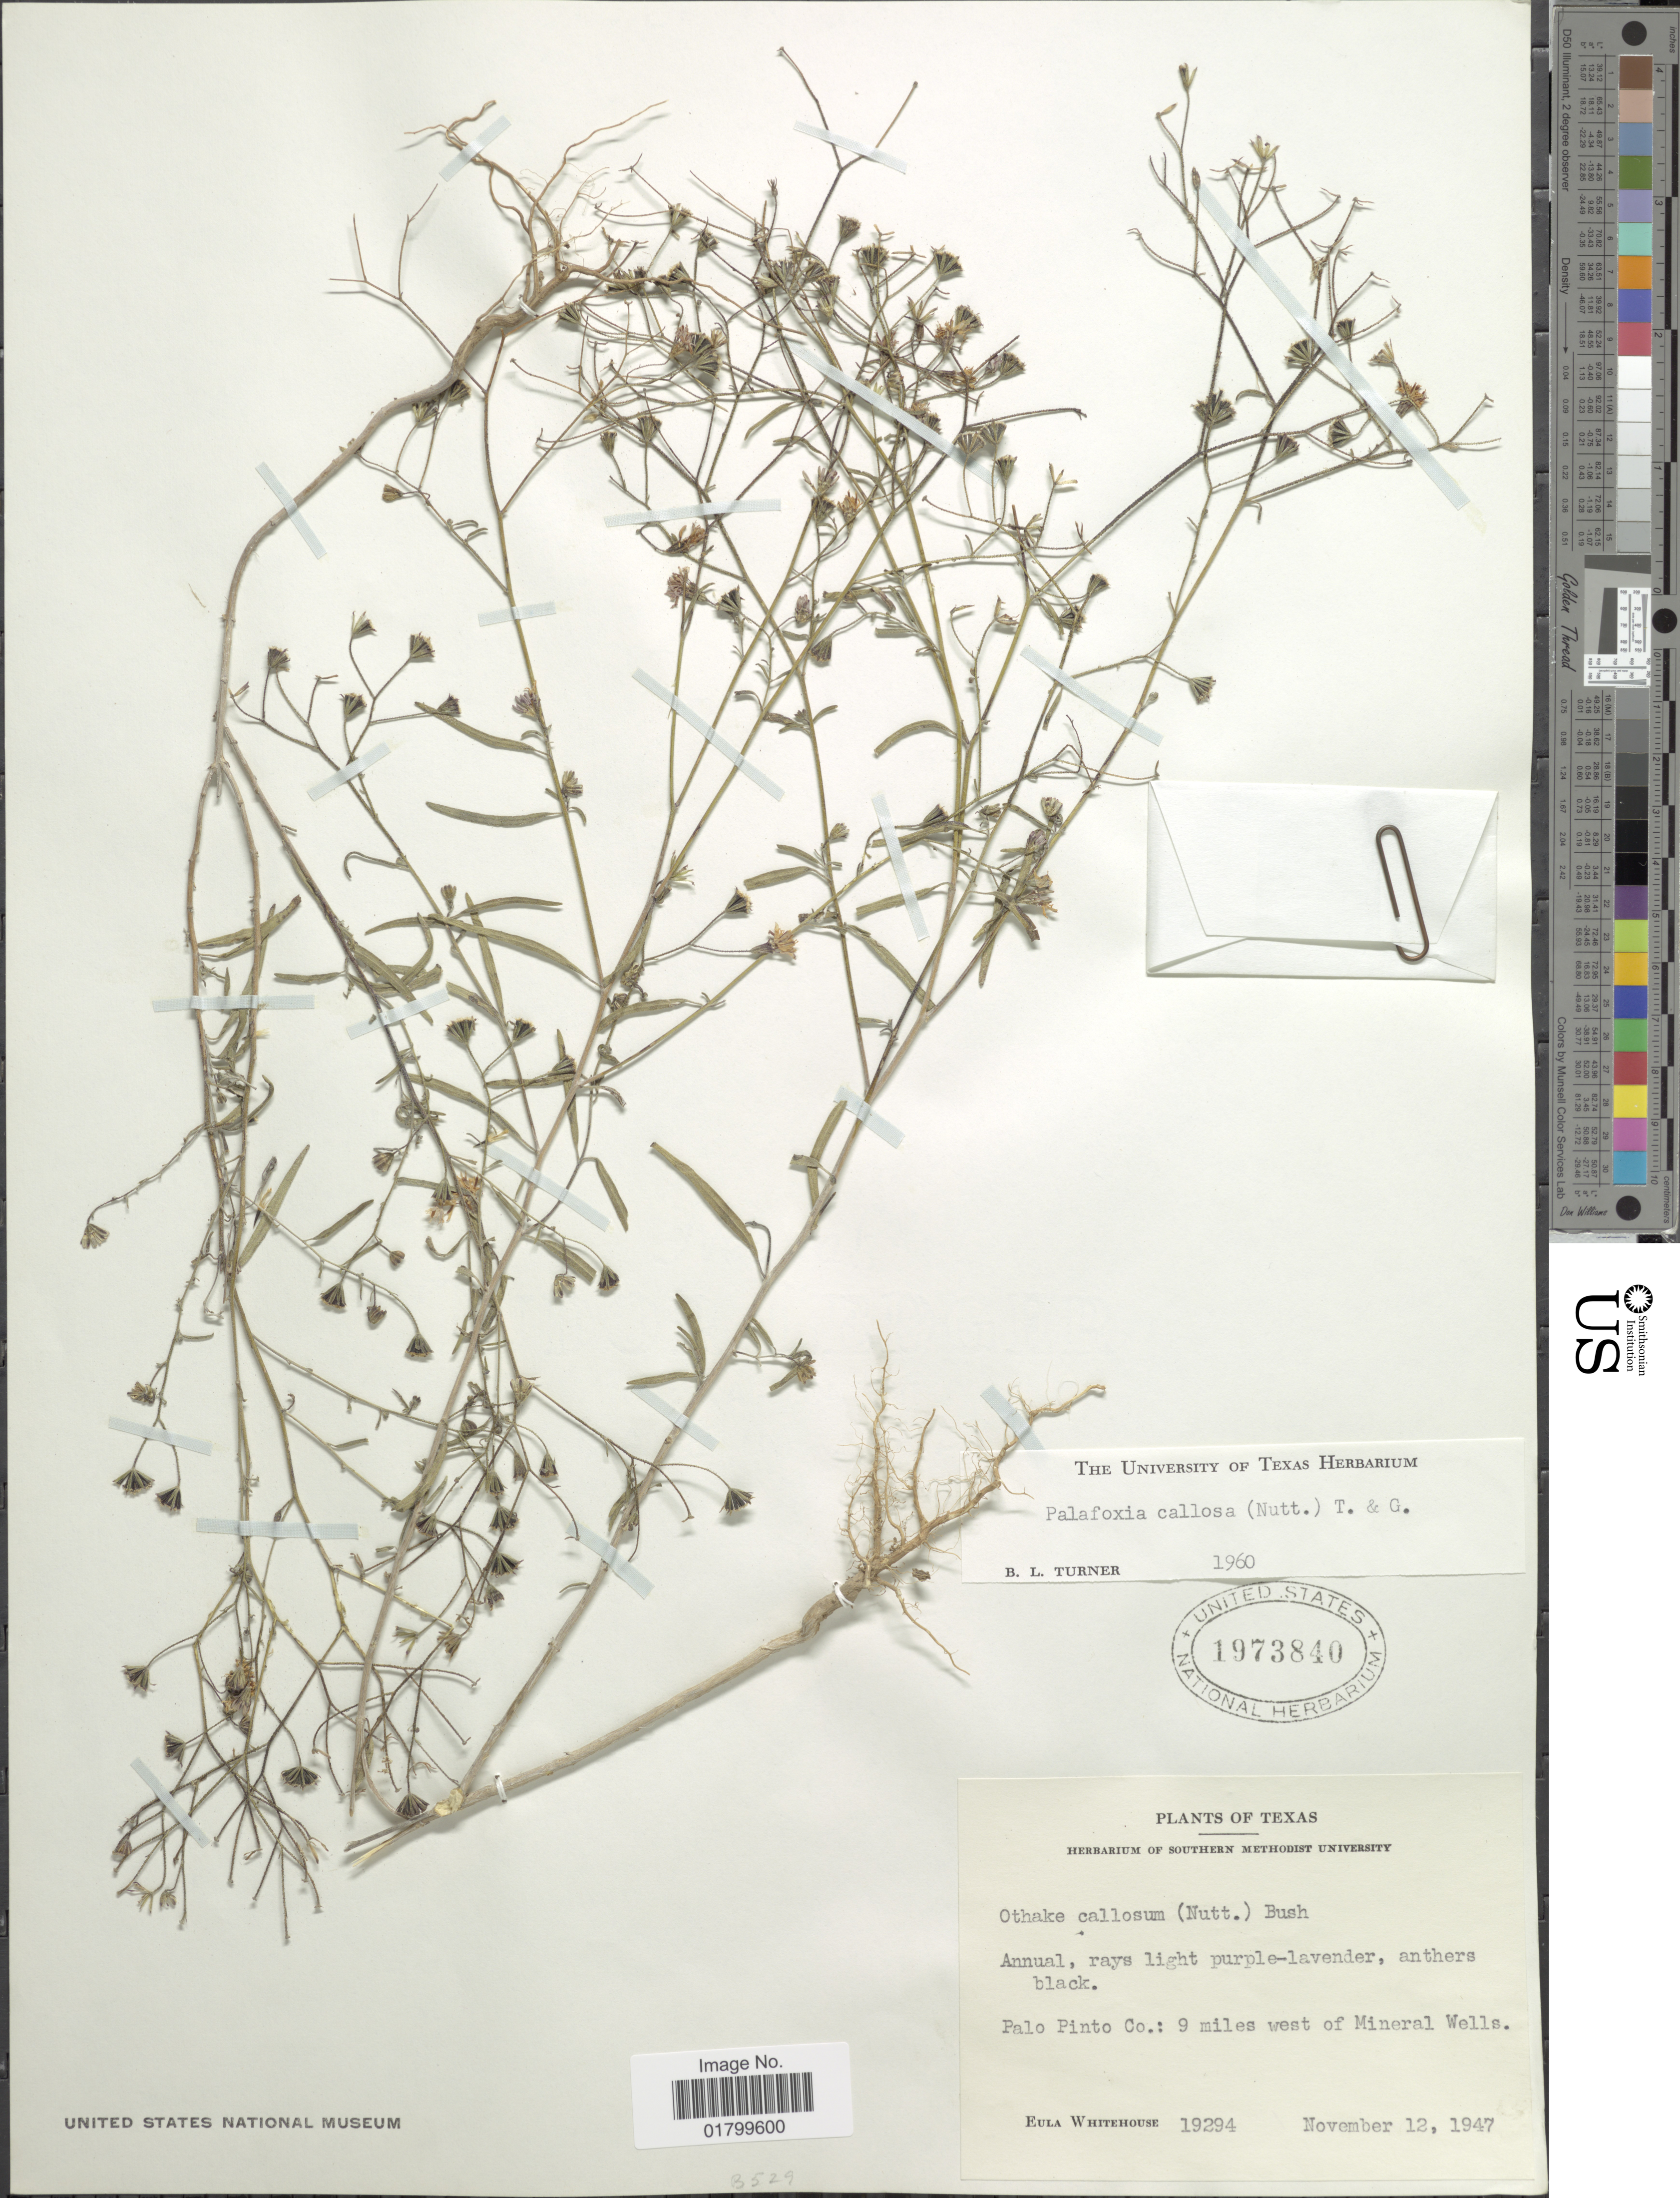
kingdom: Plantae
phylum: Tracheophyta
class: Magnoliopsida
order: Asterales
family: Asteraceae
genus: Palafoxia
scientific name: Palafoxia callosa var. callosa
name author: (Nutt.) Torr. & A. Gray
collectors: E. Whitehouse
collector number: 19294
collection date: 1947-11-12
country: United States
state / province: Texas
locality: Palo Pinto Co.: 9 miles west of Mineral Wells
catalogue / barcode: US 1973840